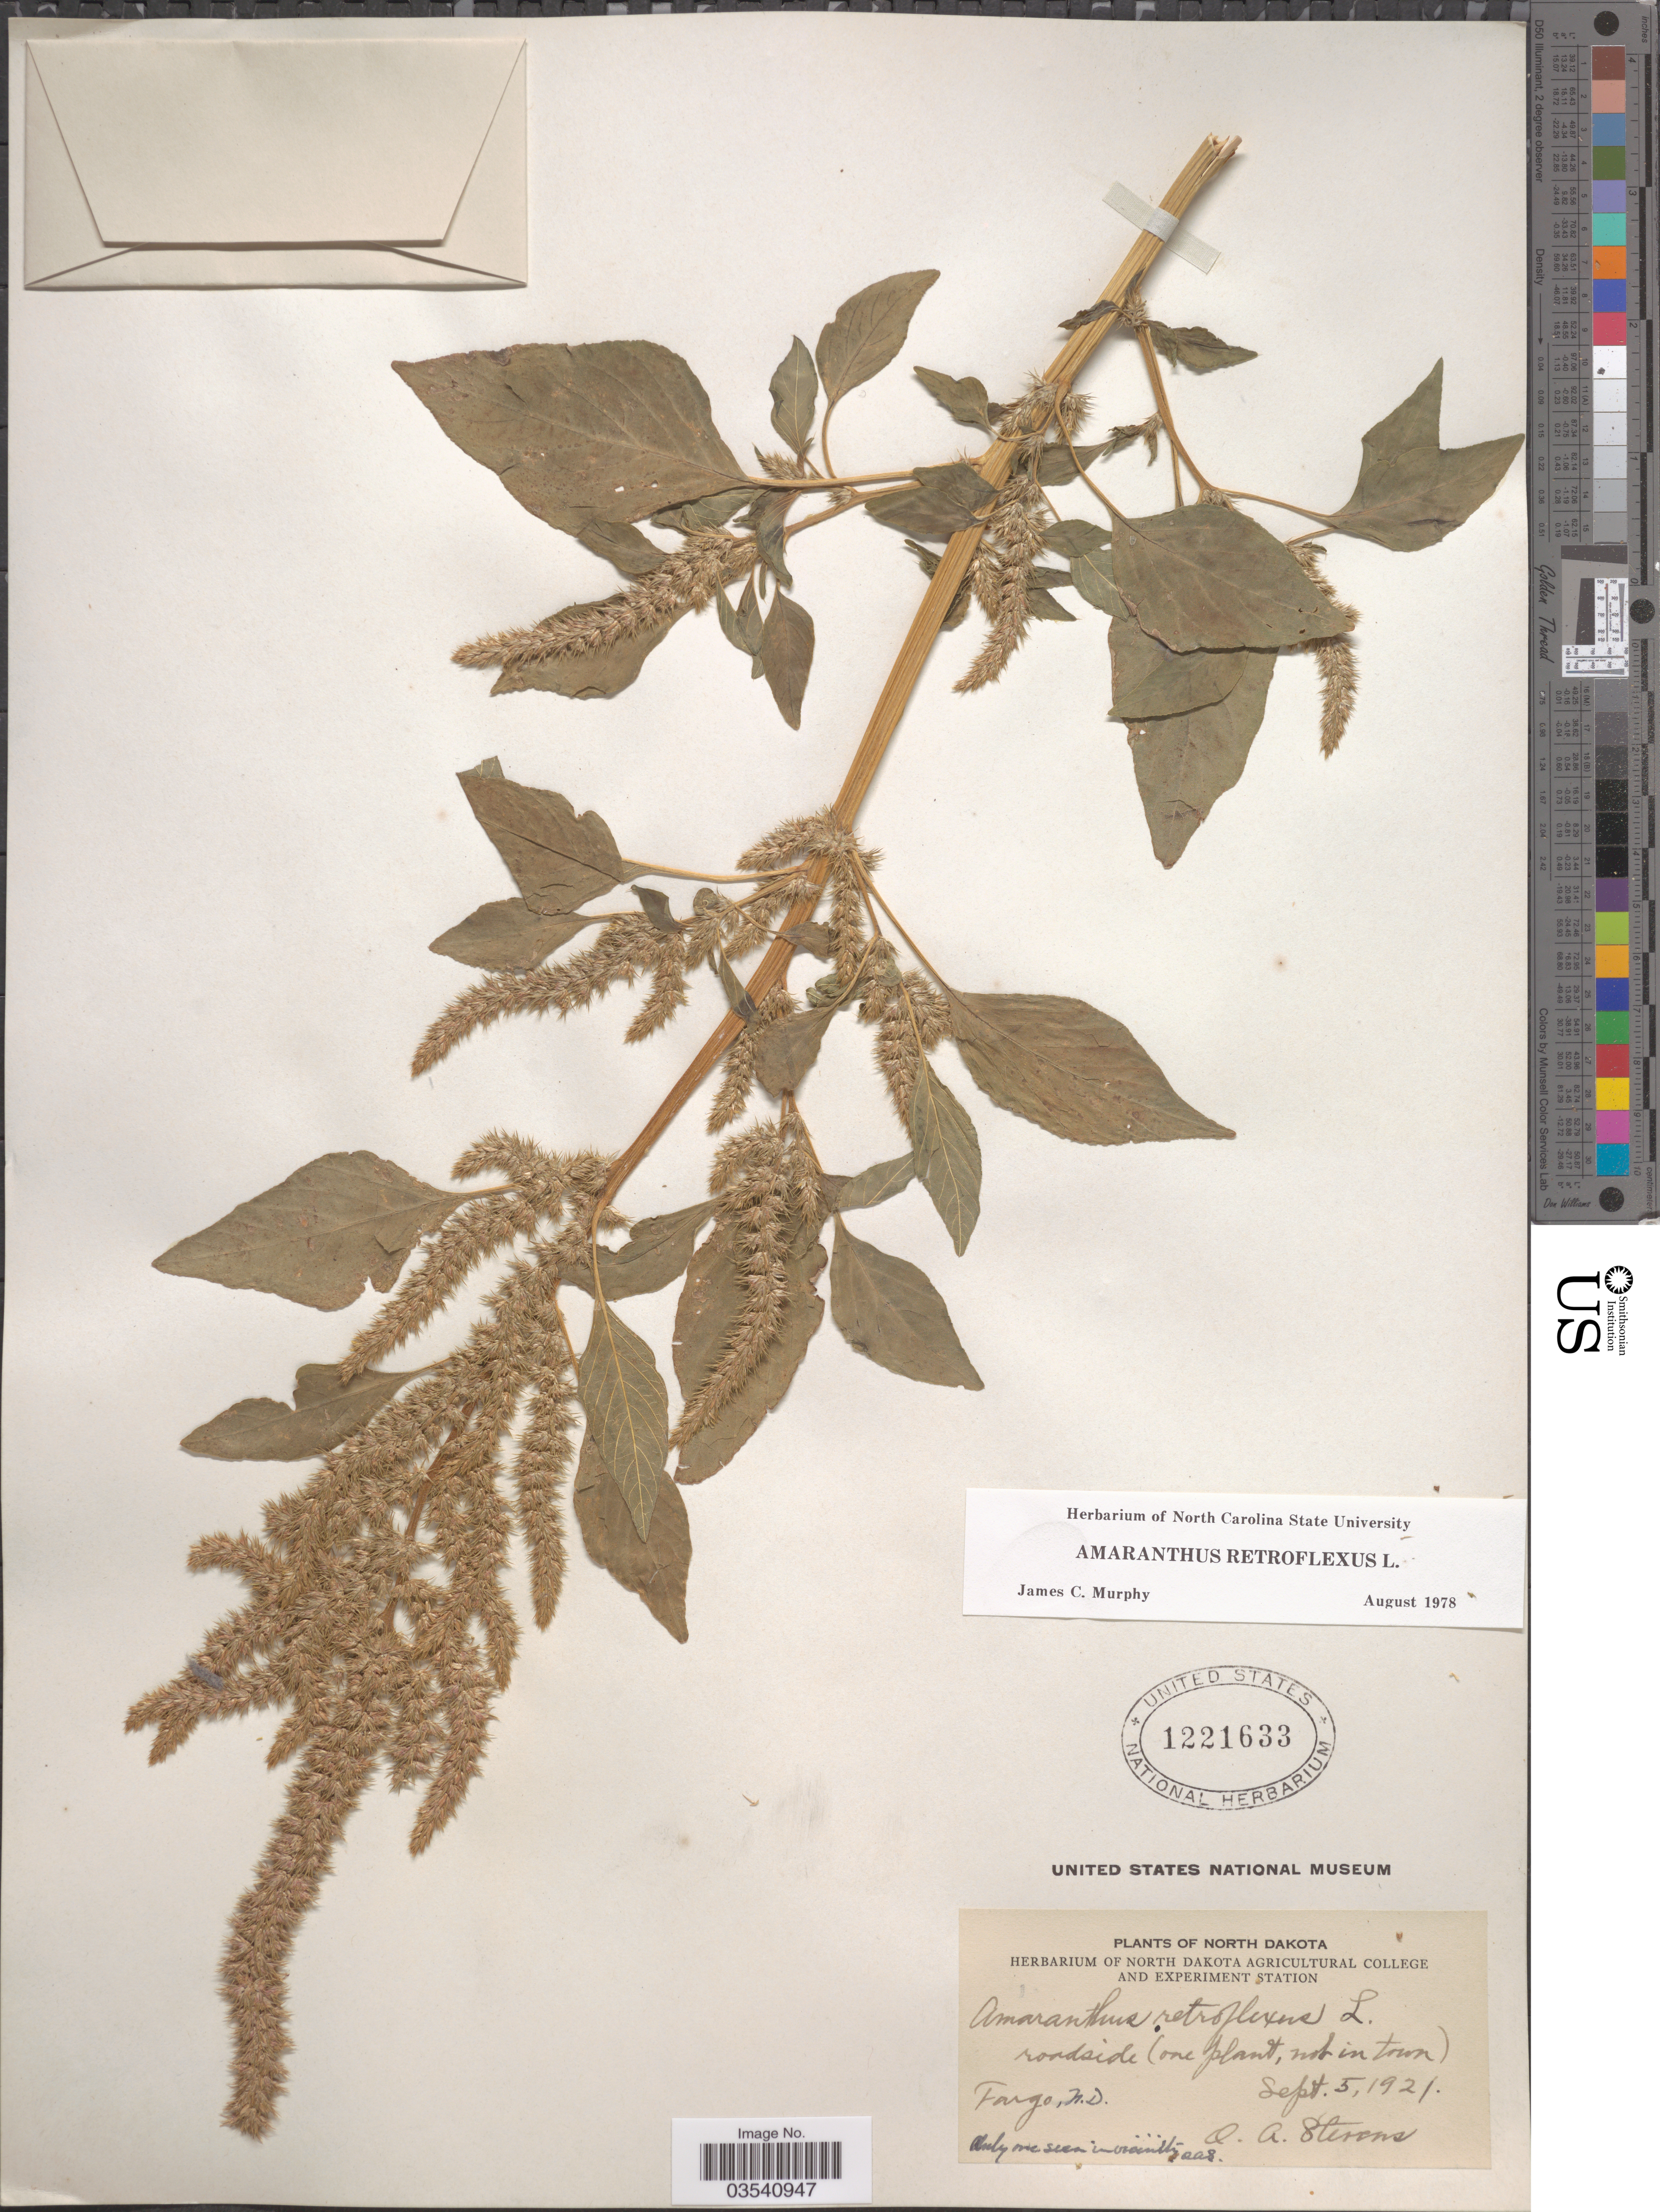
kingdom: Plantae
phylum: Tracheophyta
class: Magnoliopsida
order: Caryophyllales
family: Amaranthaceae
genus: Amaranthus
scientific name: Amaranthus retroflexus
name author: L.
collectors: O. A. Stevens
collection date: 1921-09-05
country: United States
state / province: North Dakota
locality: Roadse. Fargo.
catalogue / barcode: US 1221633